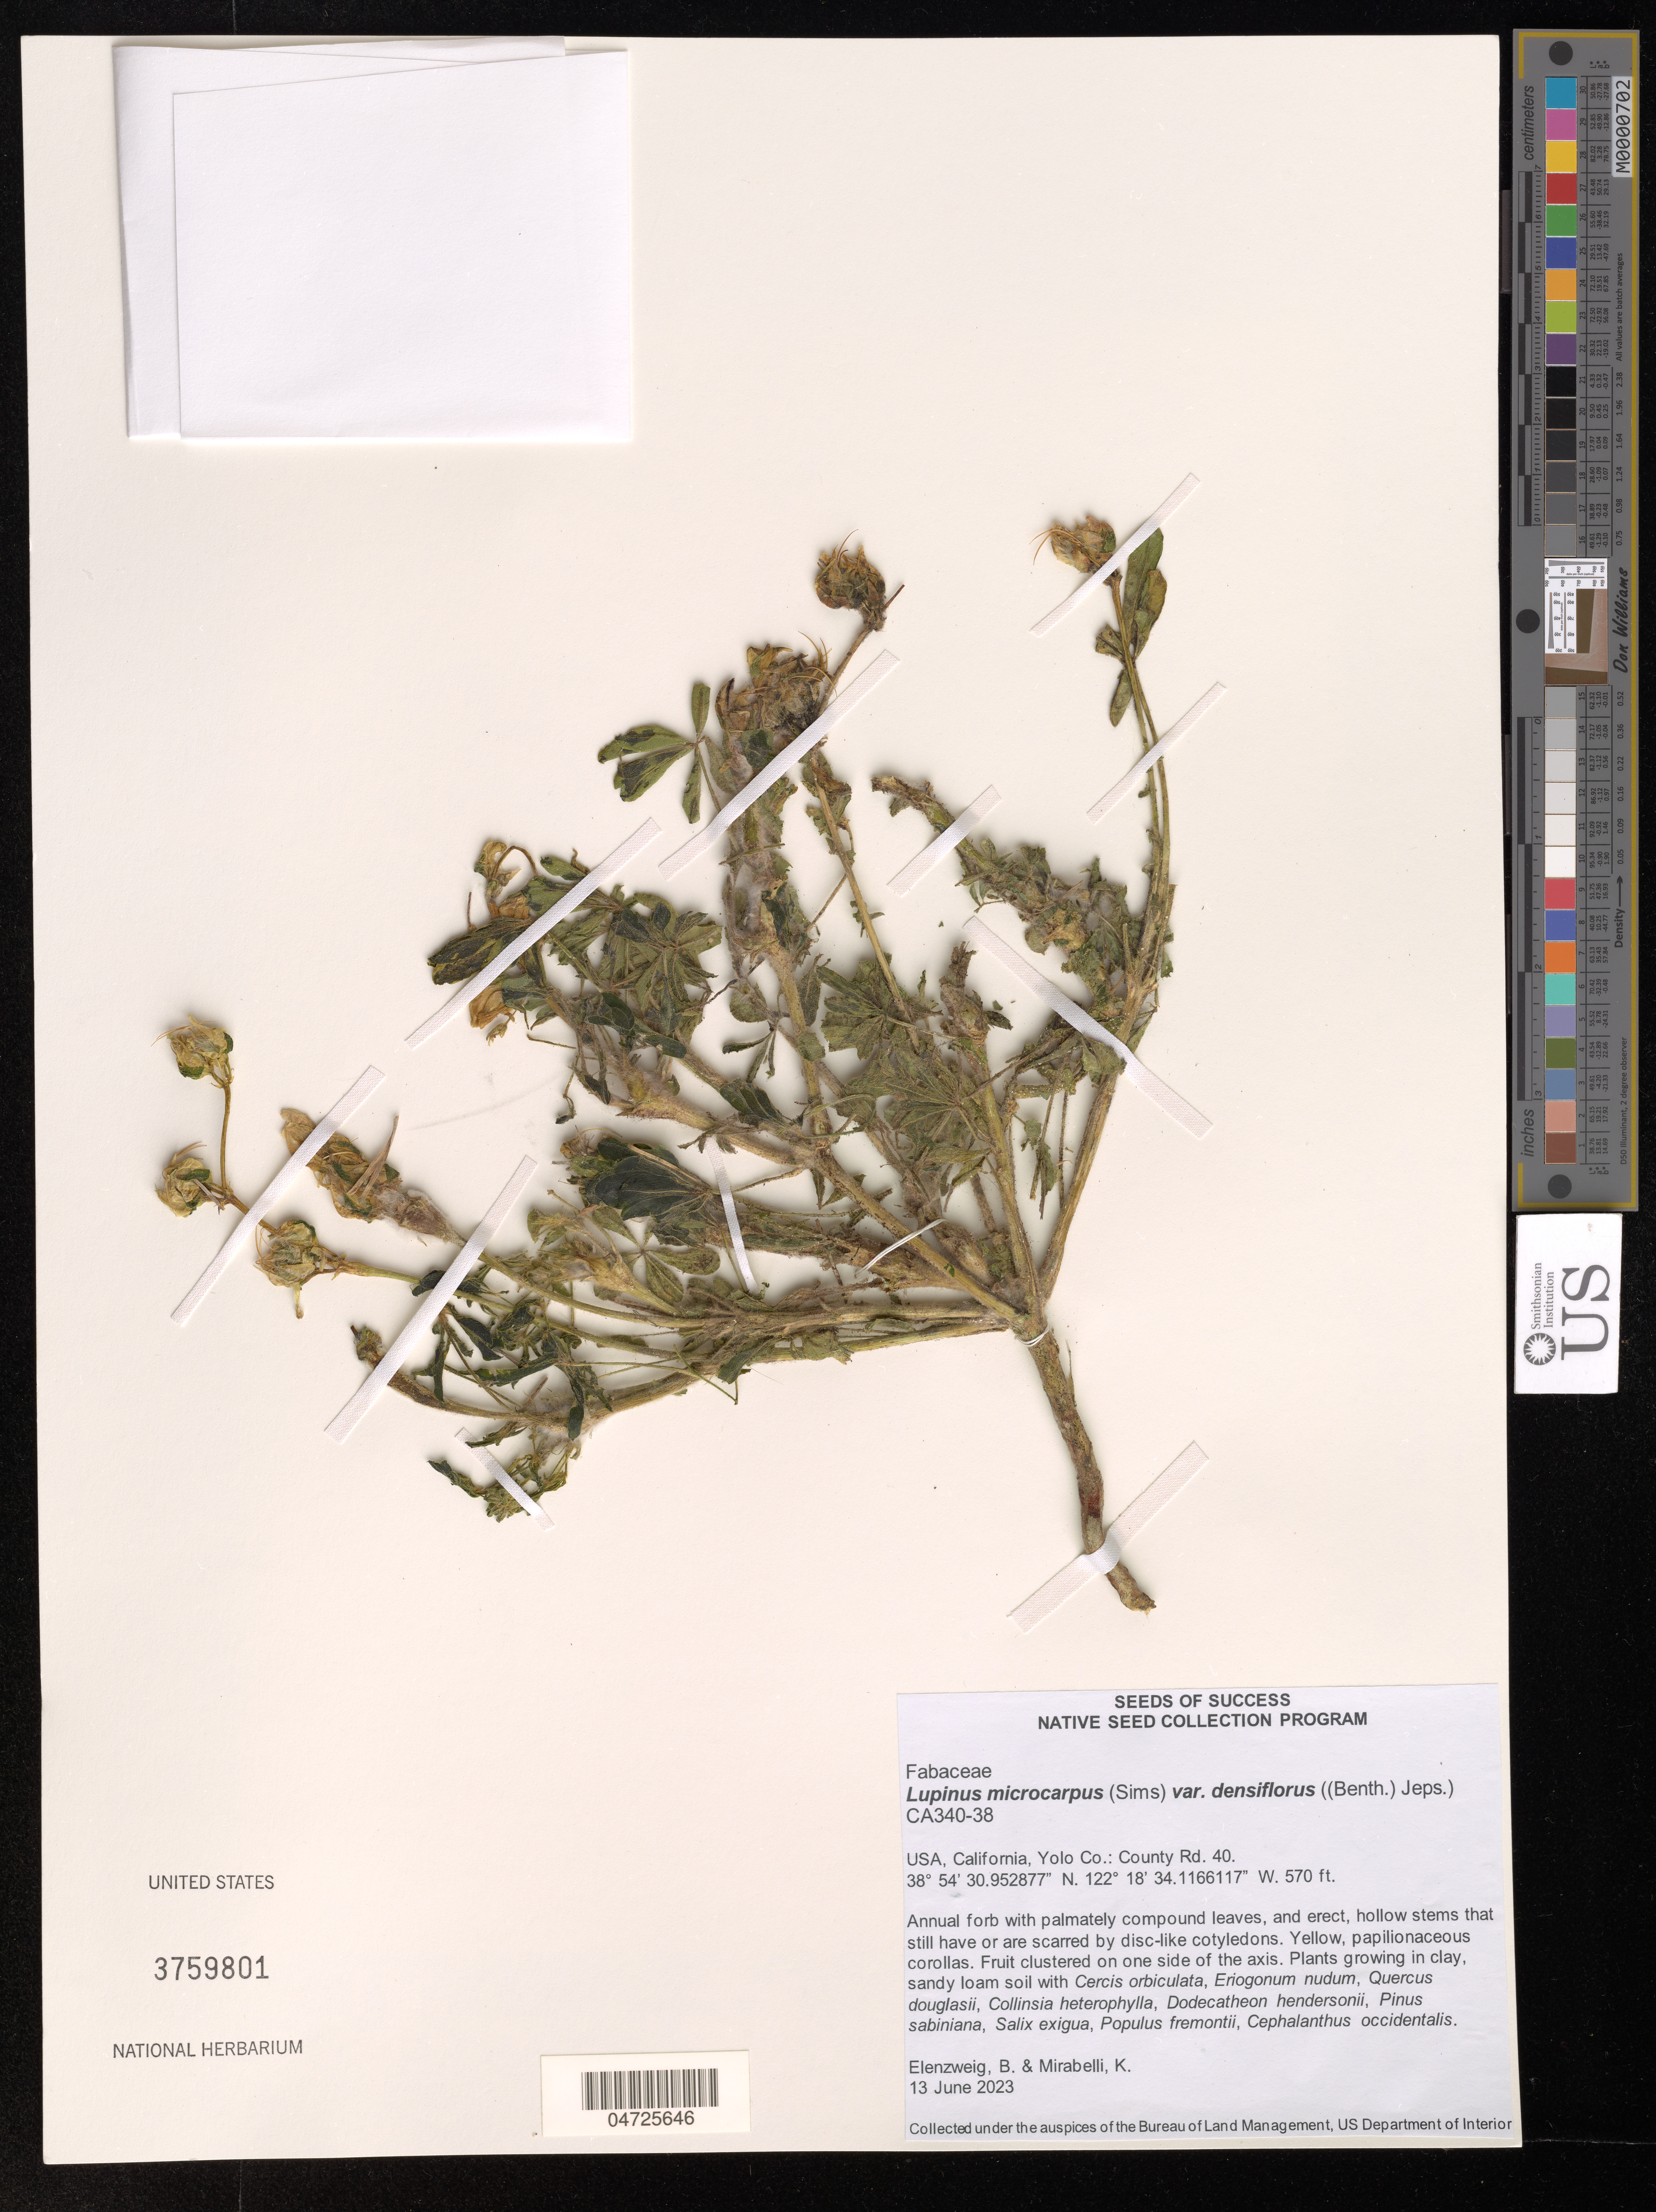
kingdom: Plantae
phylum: Tracheophyta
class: Magnoliopsida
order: Fabales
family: Fabaceae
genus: Lupinus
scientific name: Lupinus microcarpus var. densiflorus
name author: (Benth.) Jeps.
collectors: B. Elenzweig & K. Mirabelli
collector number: CA340-38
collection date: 2023-06-13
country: United States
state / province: California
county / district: Yolo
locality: Yolo Co.: County Rd. 40.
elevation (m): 174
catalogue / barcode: US 3759801